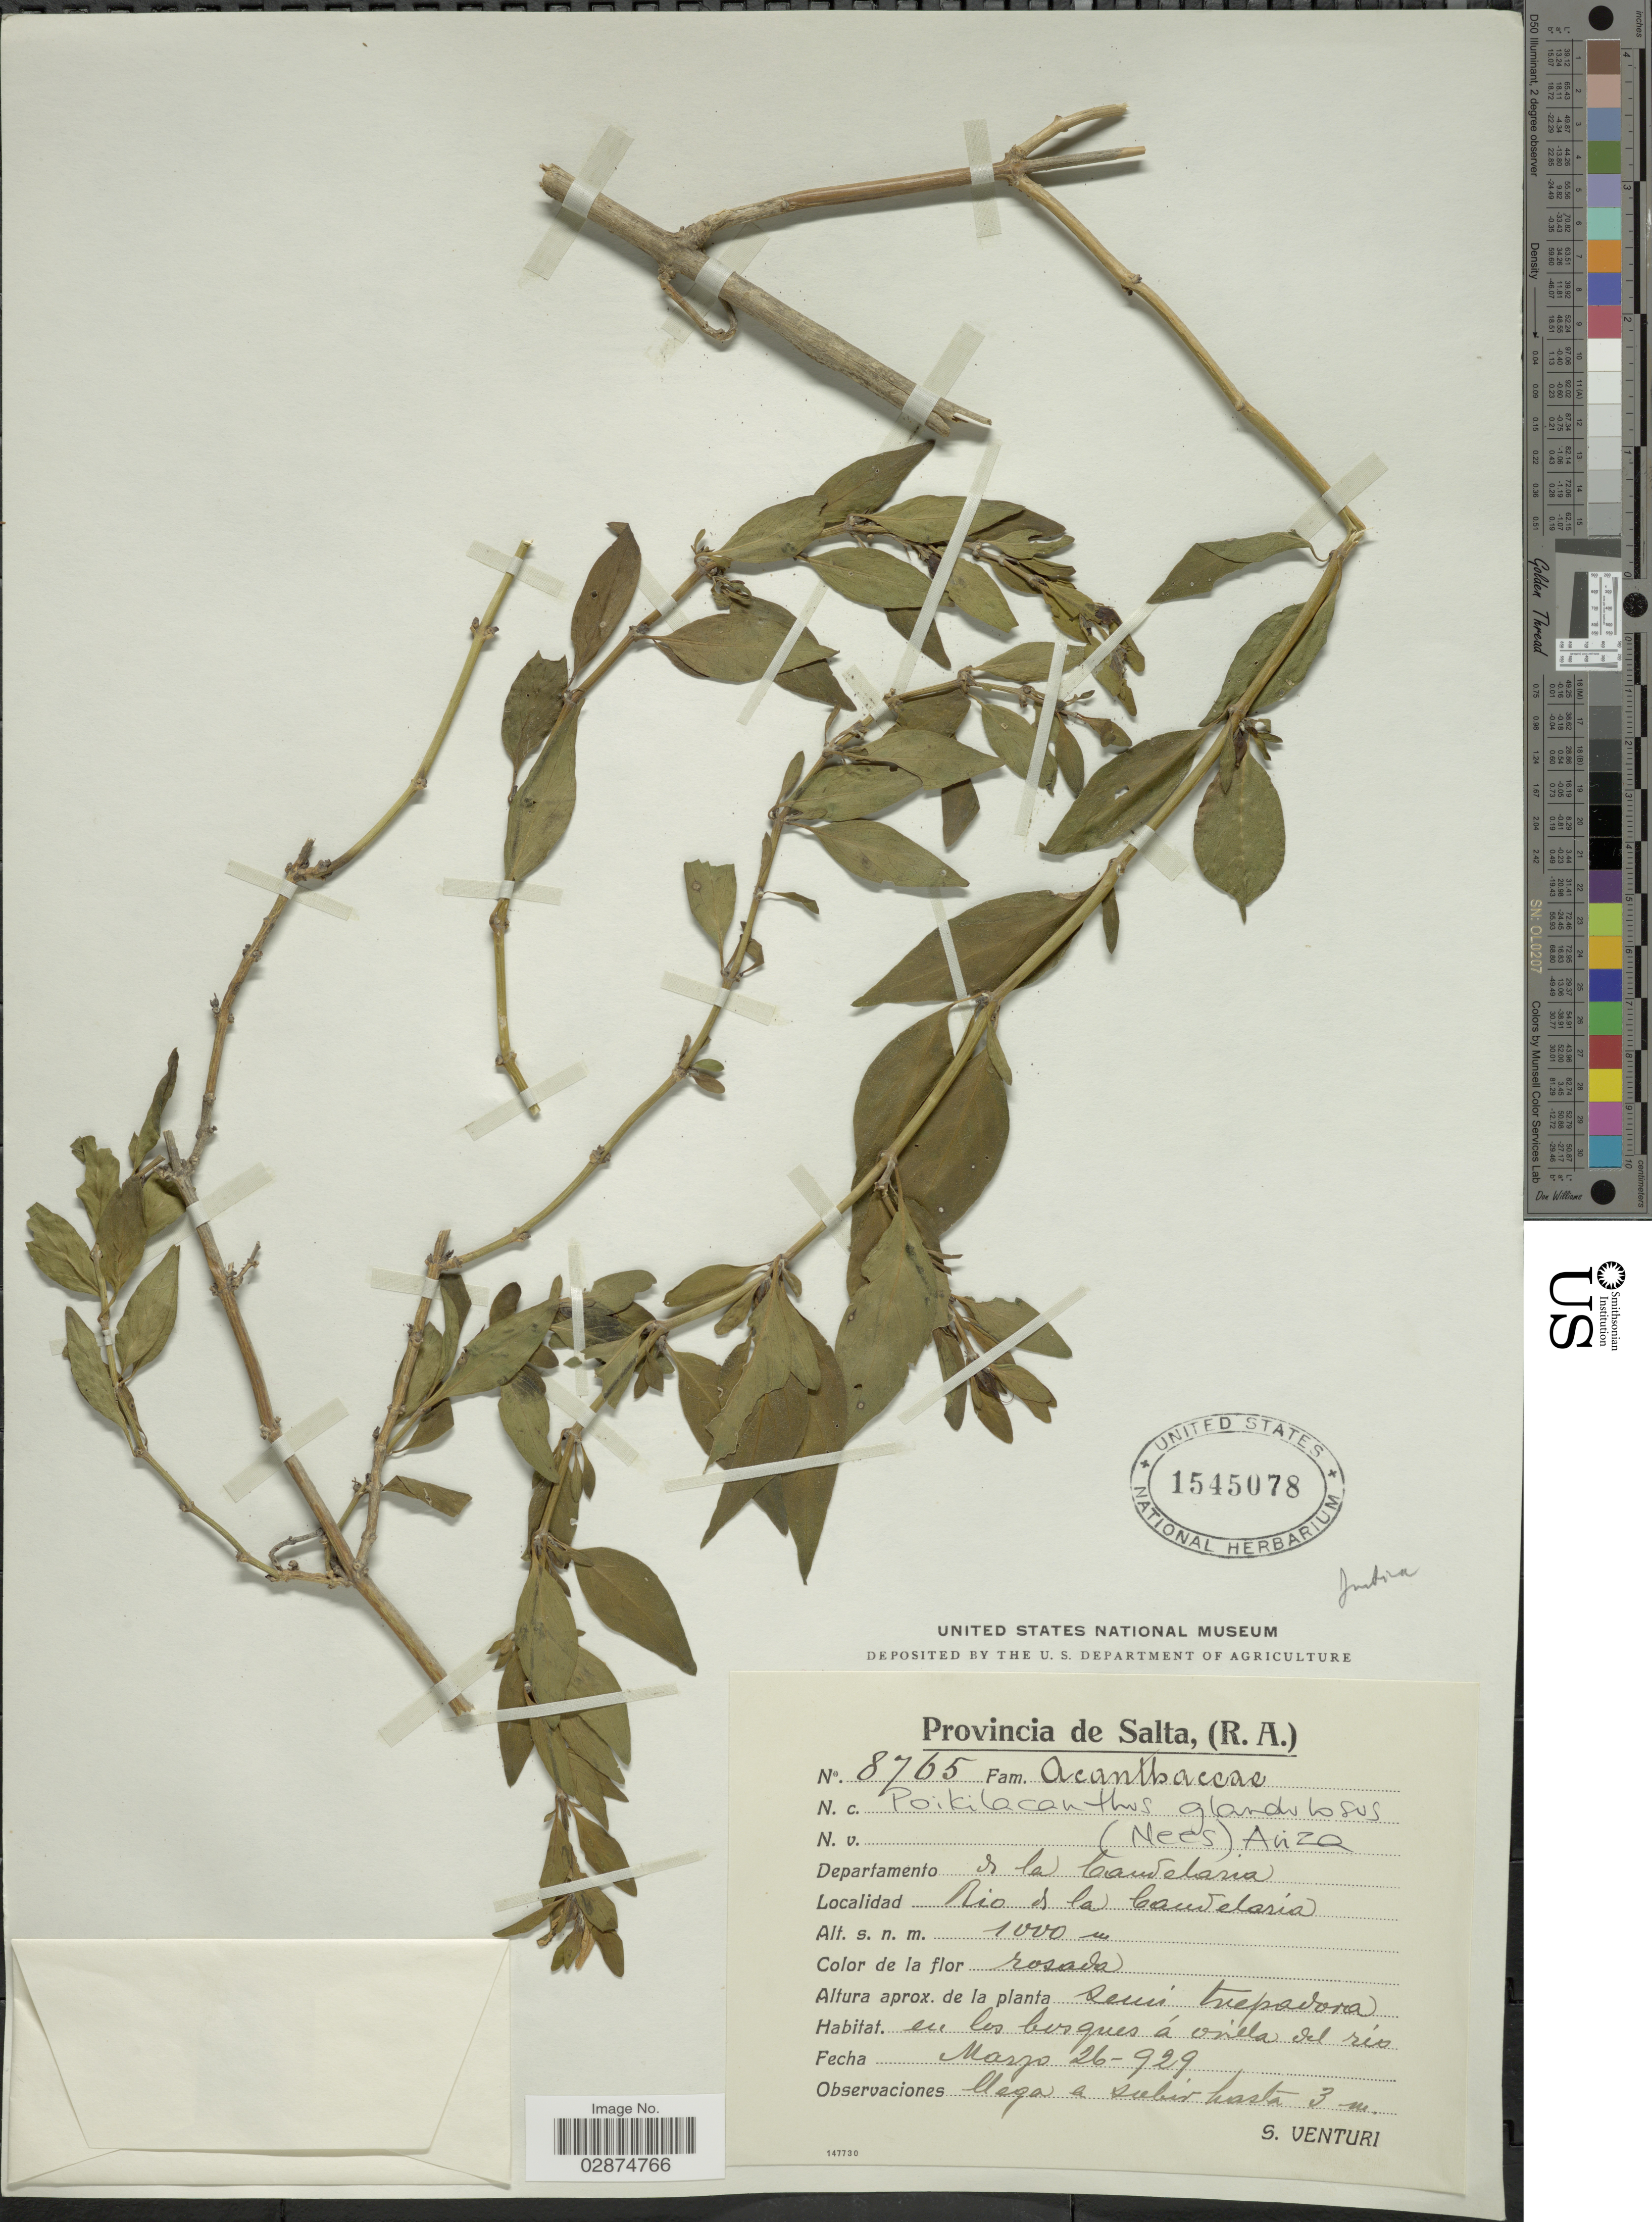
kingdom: Plantae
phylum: Tracheophyta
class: Magnoliopsida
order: Lamiales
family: Acanthaceae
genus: Poikilacanthus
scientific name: Poikilacanthus glandulosus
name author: (Nees) Ariza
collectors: S. Venturi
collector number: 8765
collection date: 1929-03-26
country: Argentina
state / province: Salta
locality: Departamento de la Candelaria. Rio de la Candelaria.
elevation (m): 1000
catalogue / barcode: US 1545078